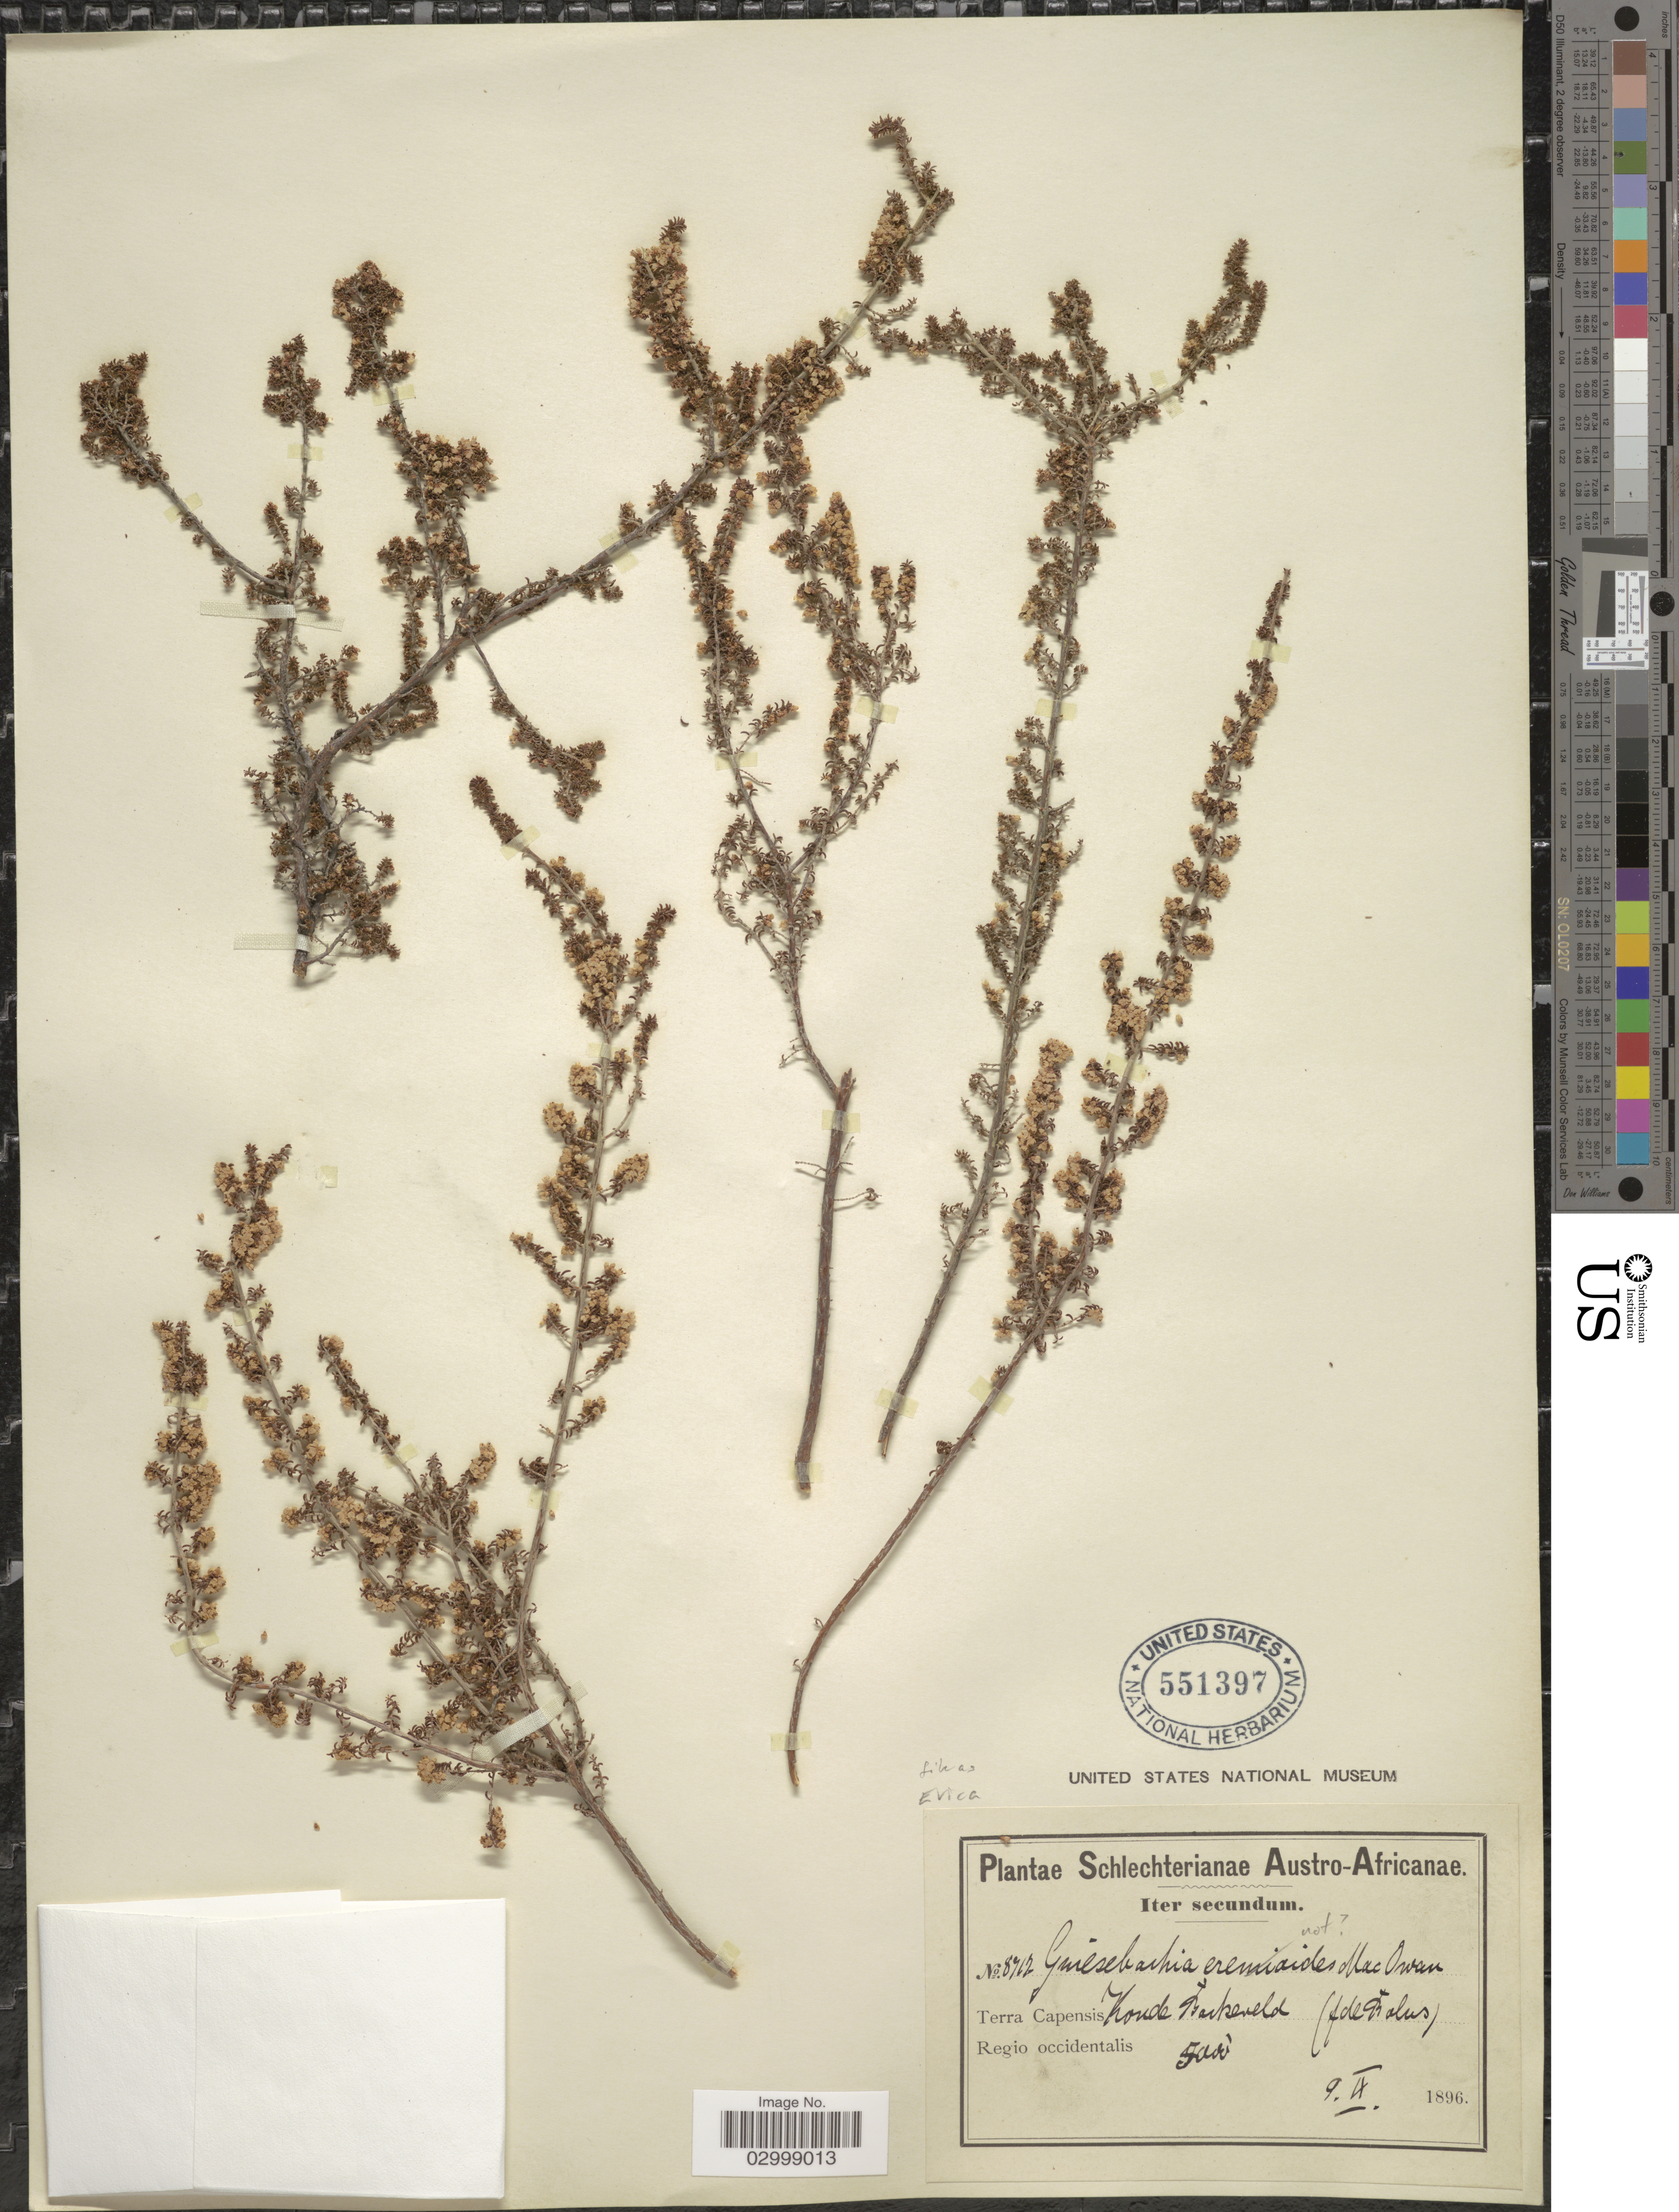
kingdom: Plantae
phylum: Tracheophyta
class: Magnoliopsida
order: Ericales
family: Ericaceae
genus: Erica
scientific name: Erica sp.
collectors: Schlechter, --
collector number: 8712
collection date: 1896-09-09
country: South Africa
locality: Austro-Africanae, Terra Capensis, Koude Bockveld, Regio occidentalis.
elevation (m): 1524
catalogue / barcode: US 551397